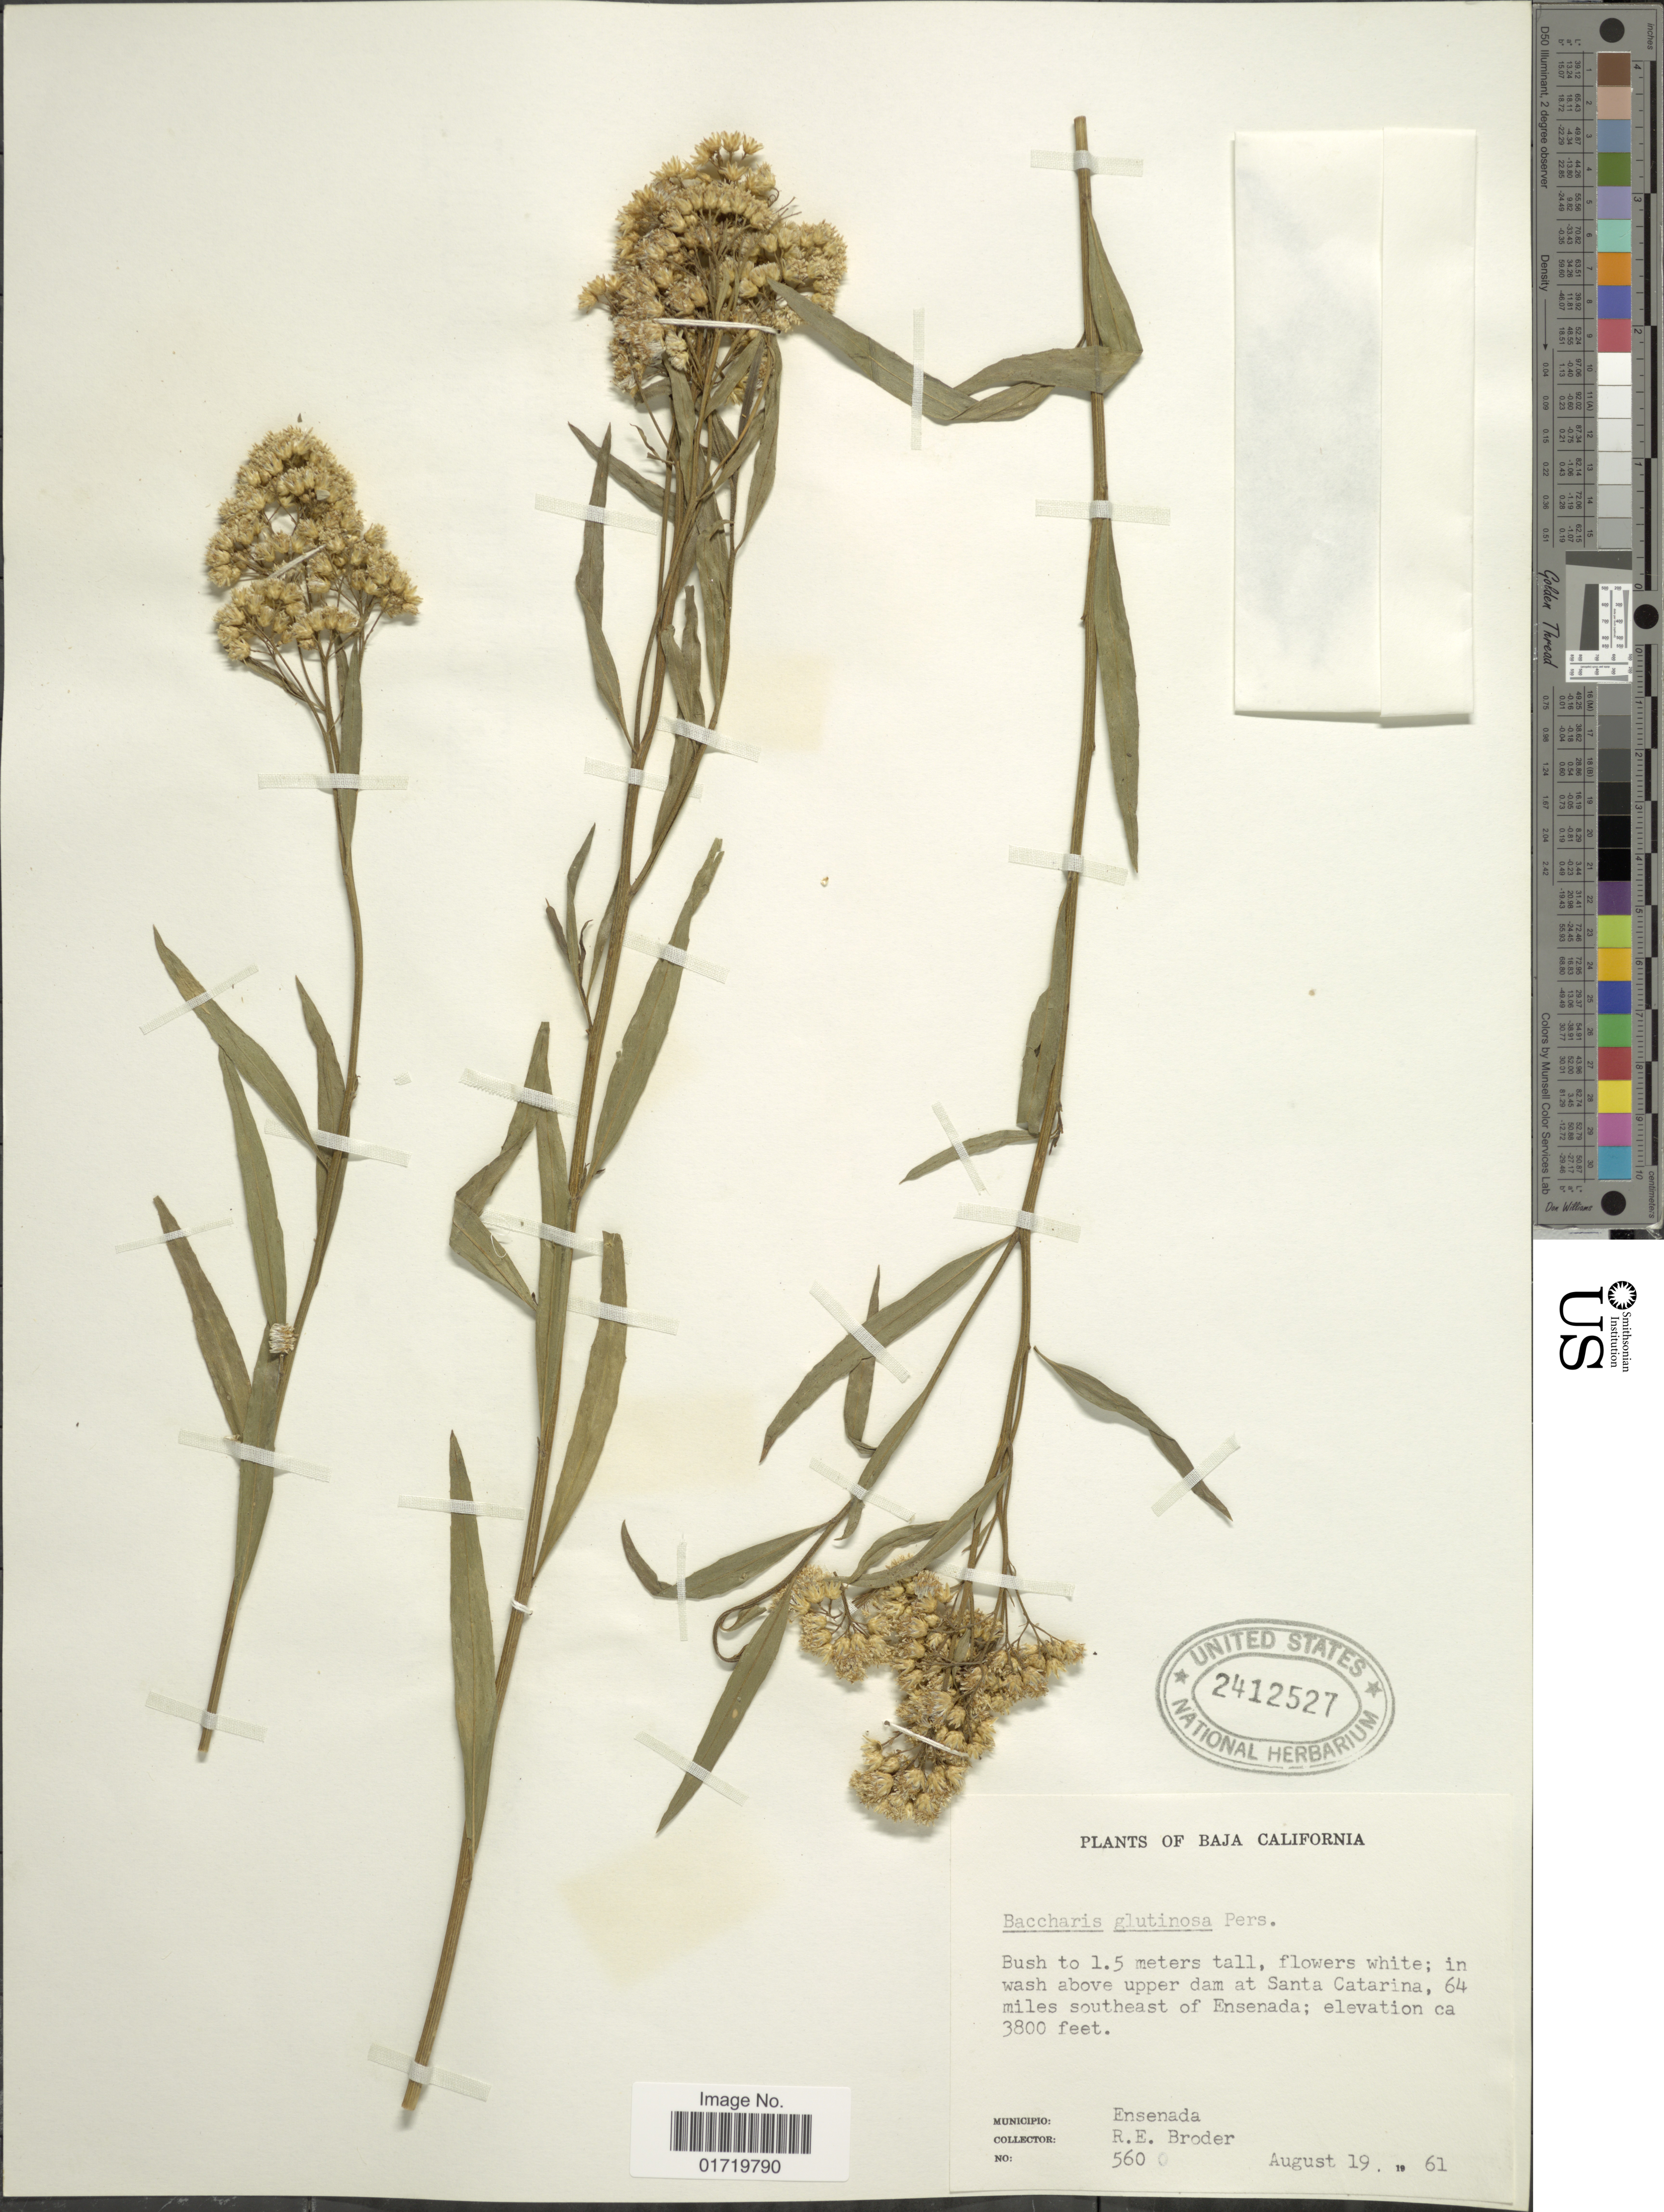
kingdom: Plantae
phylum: Tracheophyta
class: Magnoliopsida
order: Asterales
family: Asteraceae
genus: Baccharis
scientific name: Baccharis salicifolia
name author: (Ruiz & Pav.) Pers.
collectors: R. Broder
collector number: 560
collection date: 1961-08-19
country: Mexico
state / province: Baja California Norte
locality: In wash above upper dam at Santa Catarina, 64 miles southeast of Ensenada, Municipio: Ensenada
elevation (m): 1158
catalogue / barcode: US 2412527